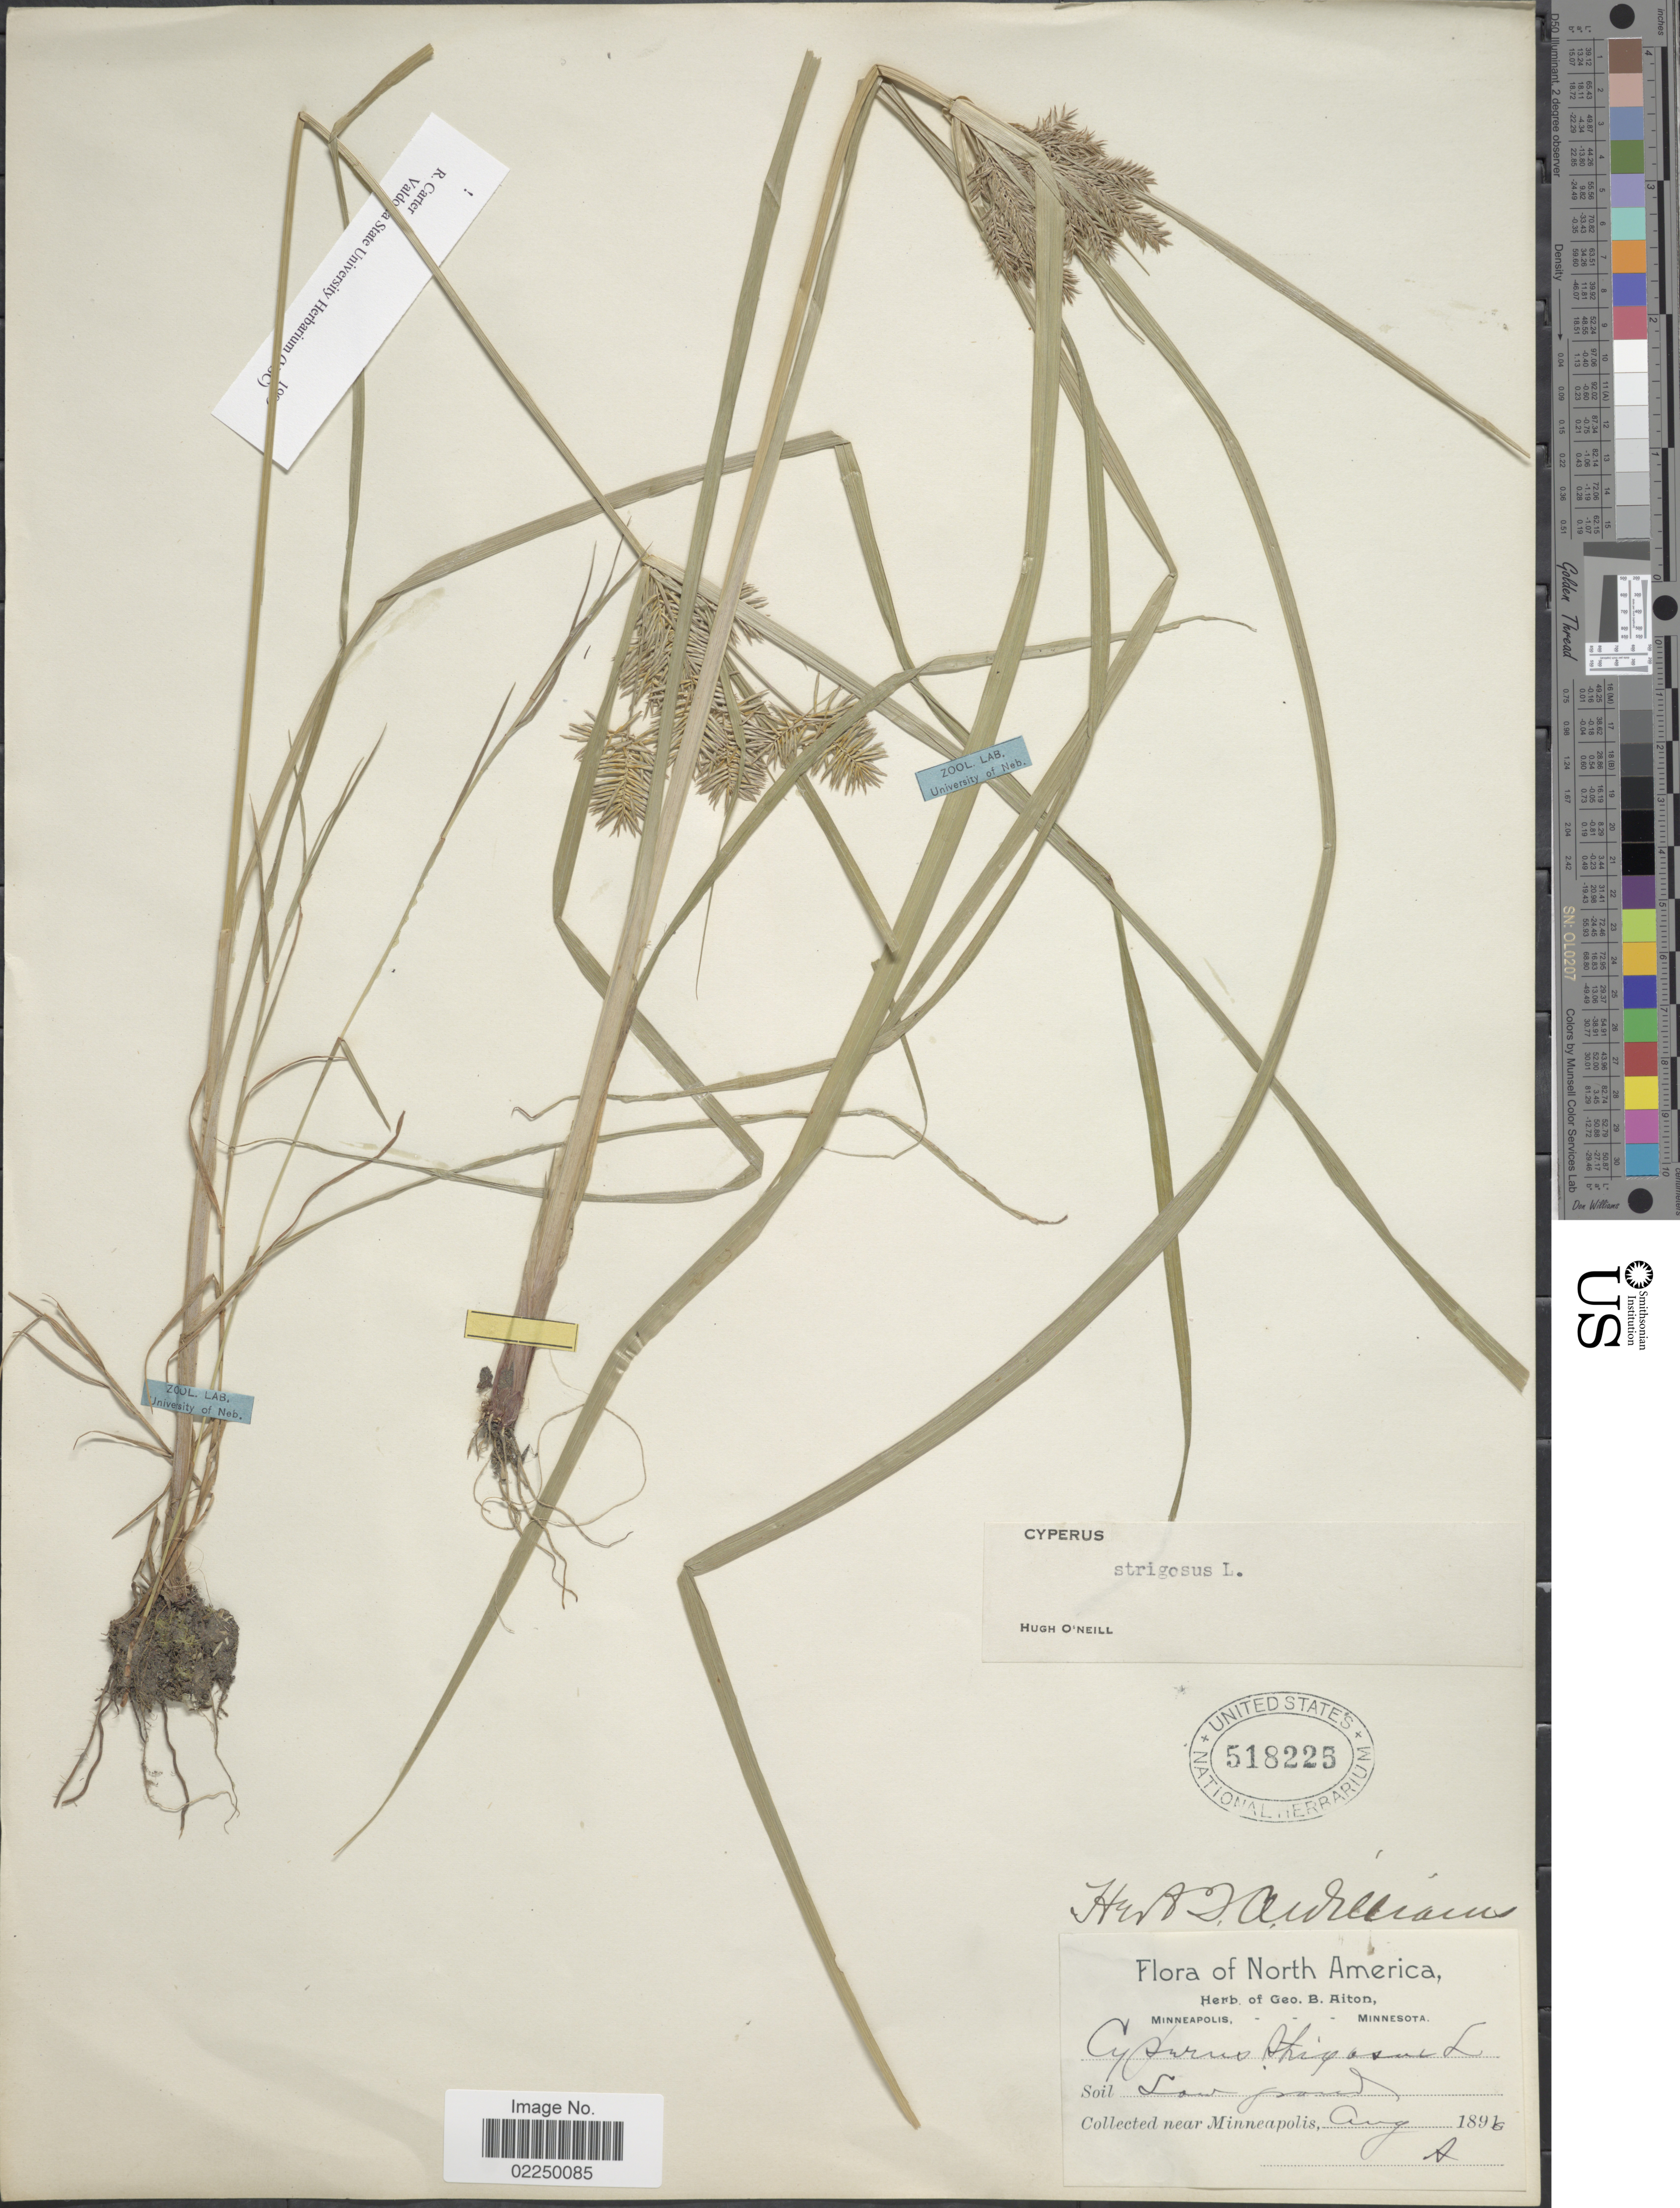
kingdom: Plantae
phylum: Tracheophyta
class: Liliopsida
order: Poales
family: Cyperaceae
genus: Cyperus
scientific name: Cyperus strigosus L.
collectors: ex herb. Geo. B. Aiton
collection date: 1891-08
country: United States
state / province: Minnesota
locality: Low ground, near Minneapolis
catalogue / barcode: US 518225